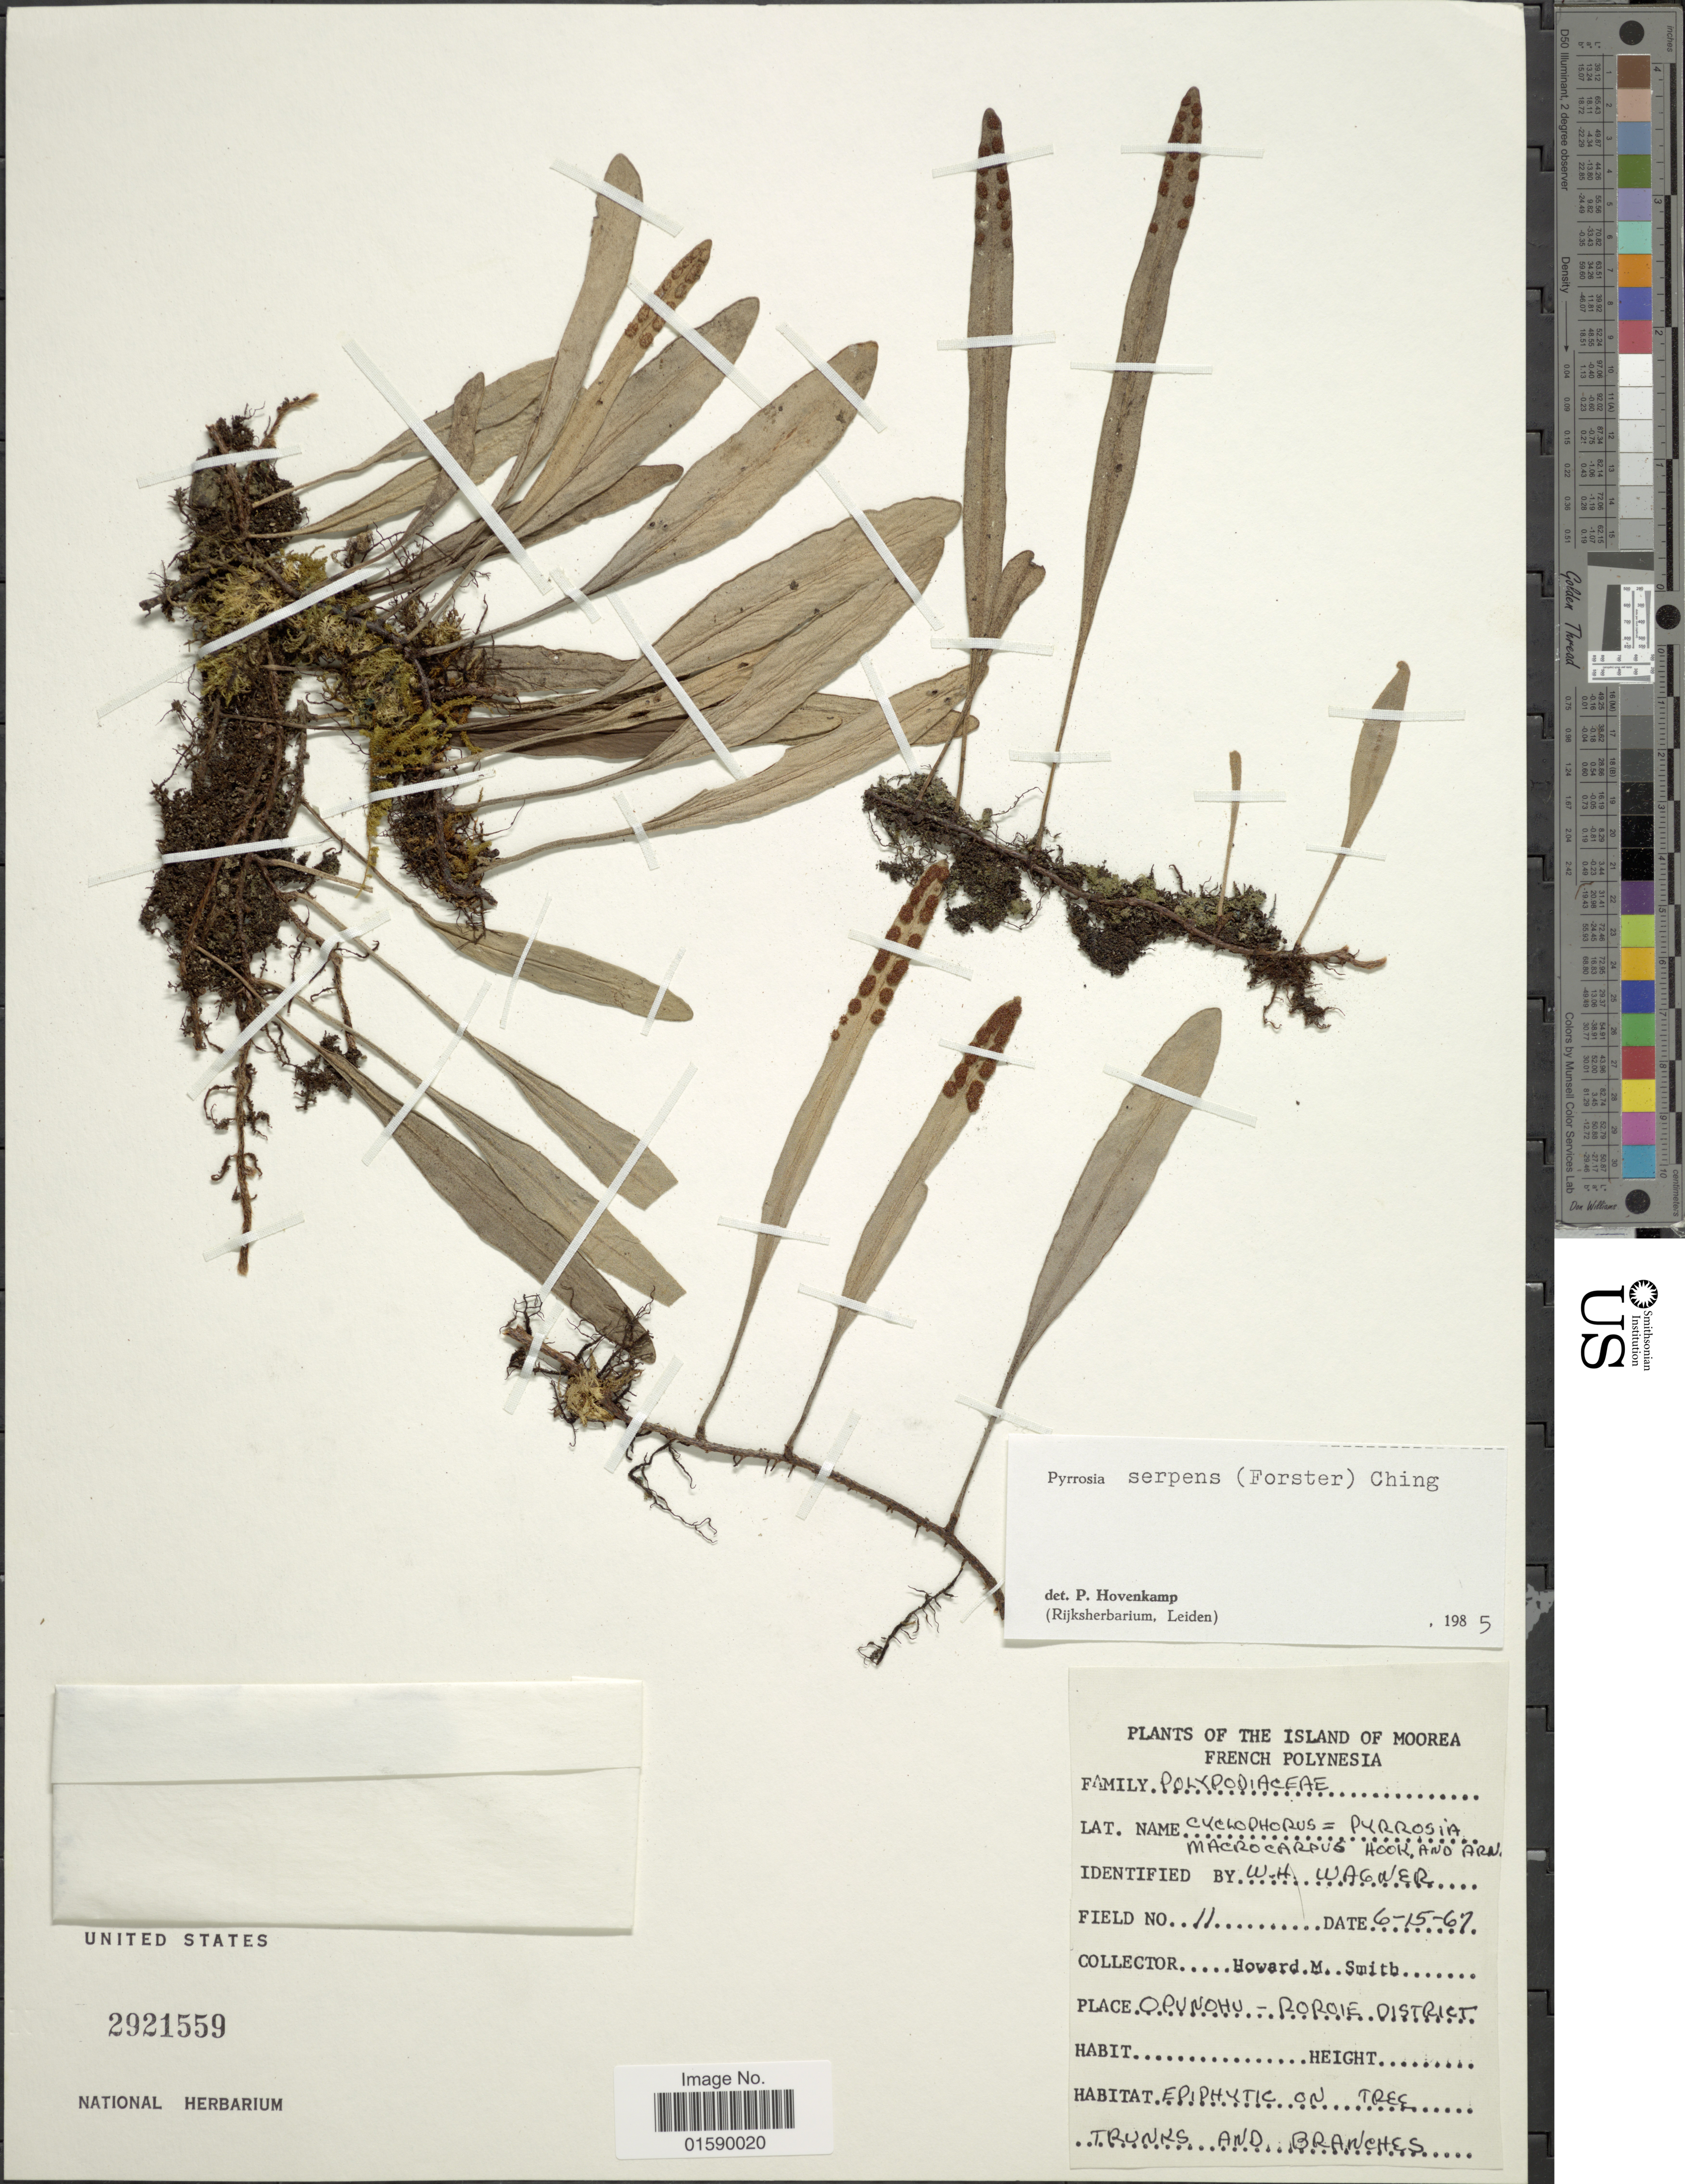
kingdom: Plantae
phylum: Tracheophyta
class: Polypodiopsida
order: Polypodiales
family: Polypodiaceae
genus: Pyrrosia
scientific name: Pyrrosia serpens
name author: Ching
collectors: H. M. Smith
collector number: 11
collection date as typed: Transcribed d/m/y: 15/6/67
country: French Polynesia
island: Moorea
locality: Island of Moorea. French Polynesia. Opunohu - Roroie District.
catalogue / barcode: US 2921559